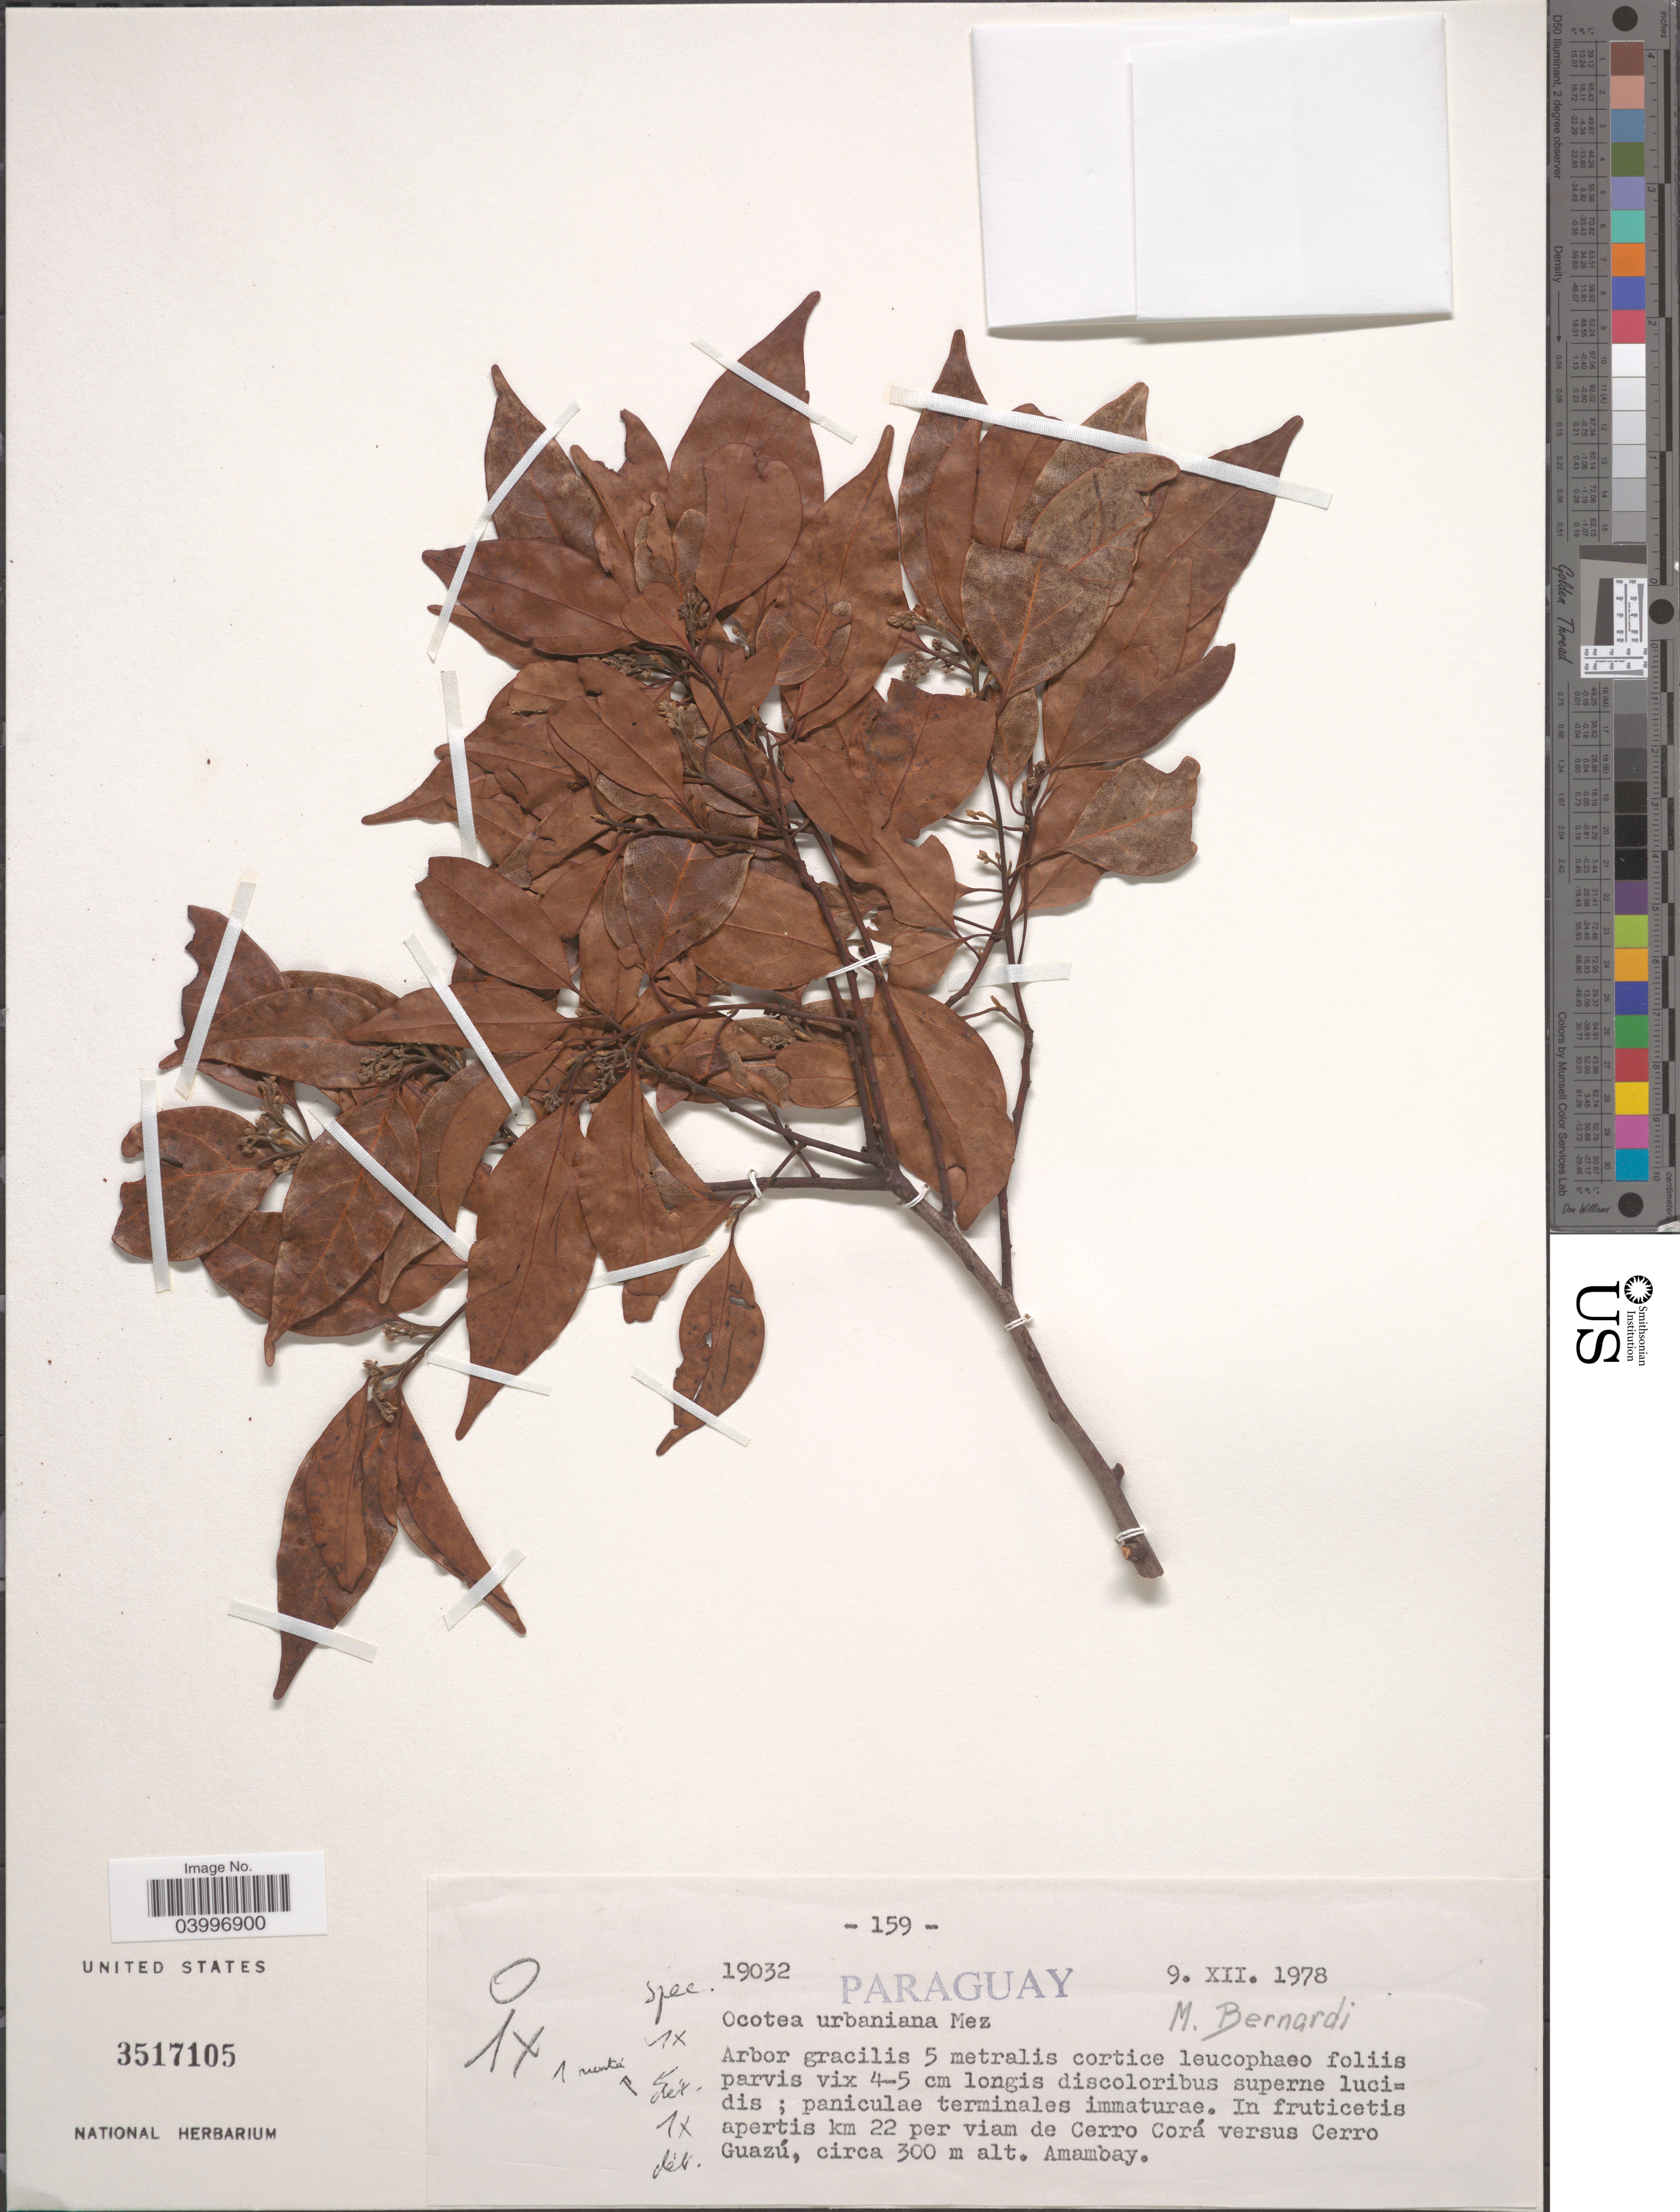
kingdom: Plantae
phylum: Tracheophyta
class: Magnoliopsida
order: Laurales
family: Lauraceae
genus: Ocotea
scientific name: Ocotea urbaniana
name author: van der Werff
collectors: M. Bernardi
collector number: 19032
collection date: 1978-12-09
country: Paraguay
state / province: Amambay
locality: In fruticetis apertis km 22 per viam de Cerro Corá versus Cerro Guazú.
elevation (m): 300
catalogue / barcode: US 3517105